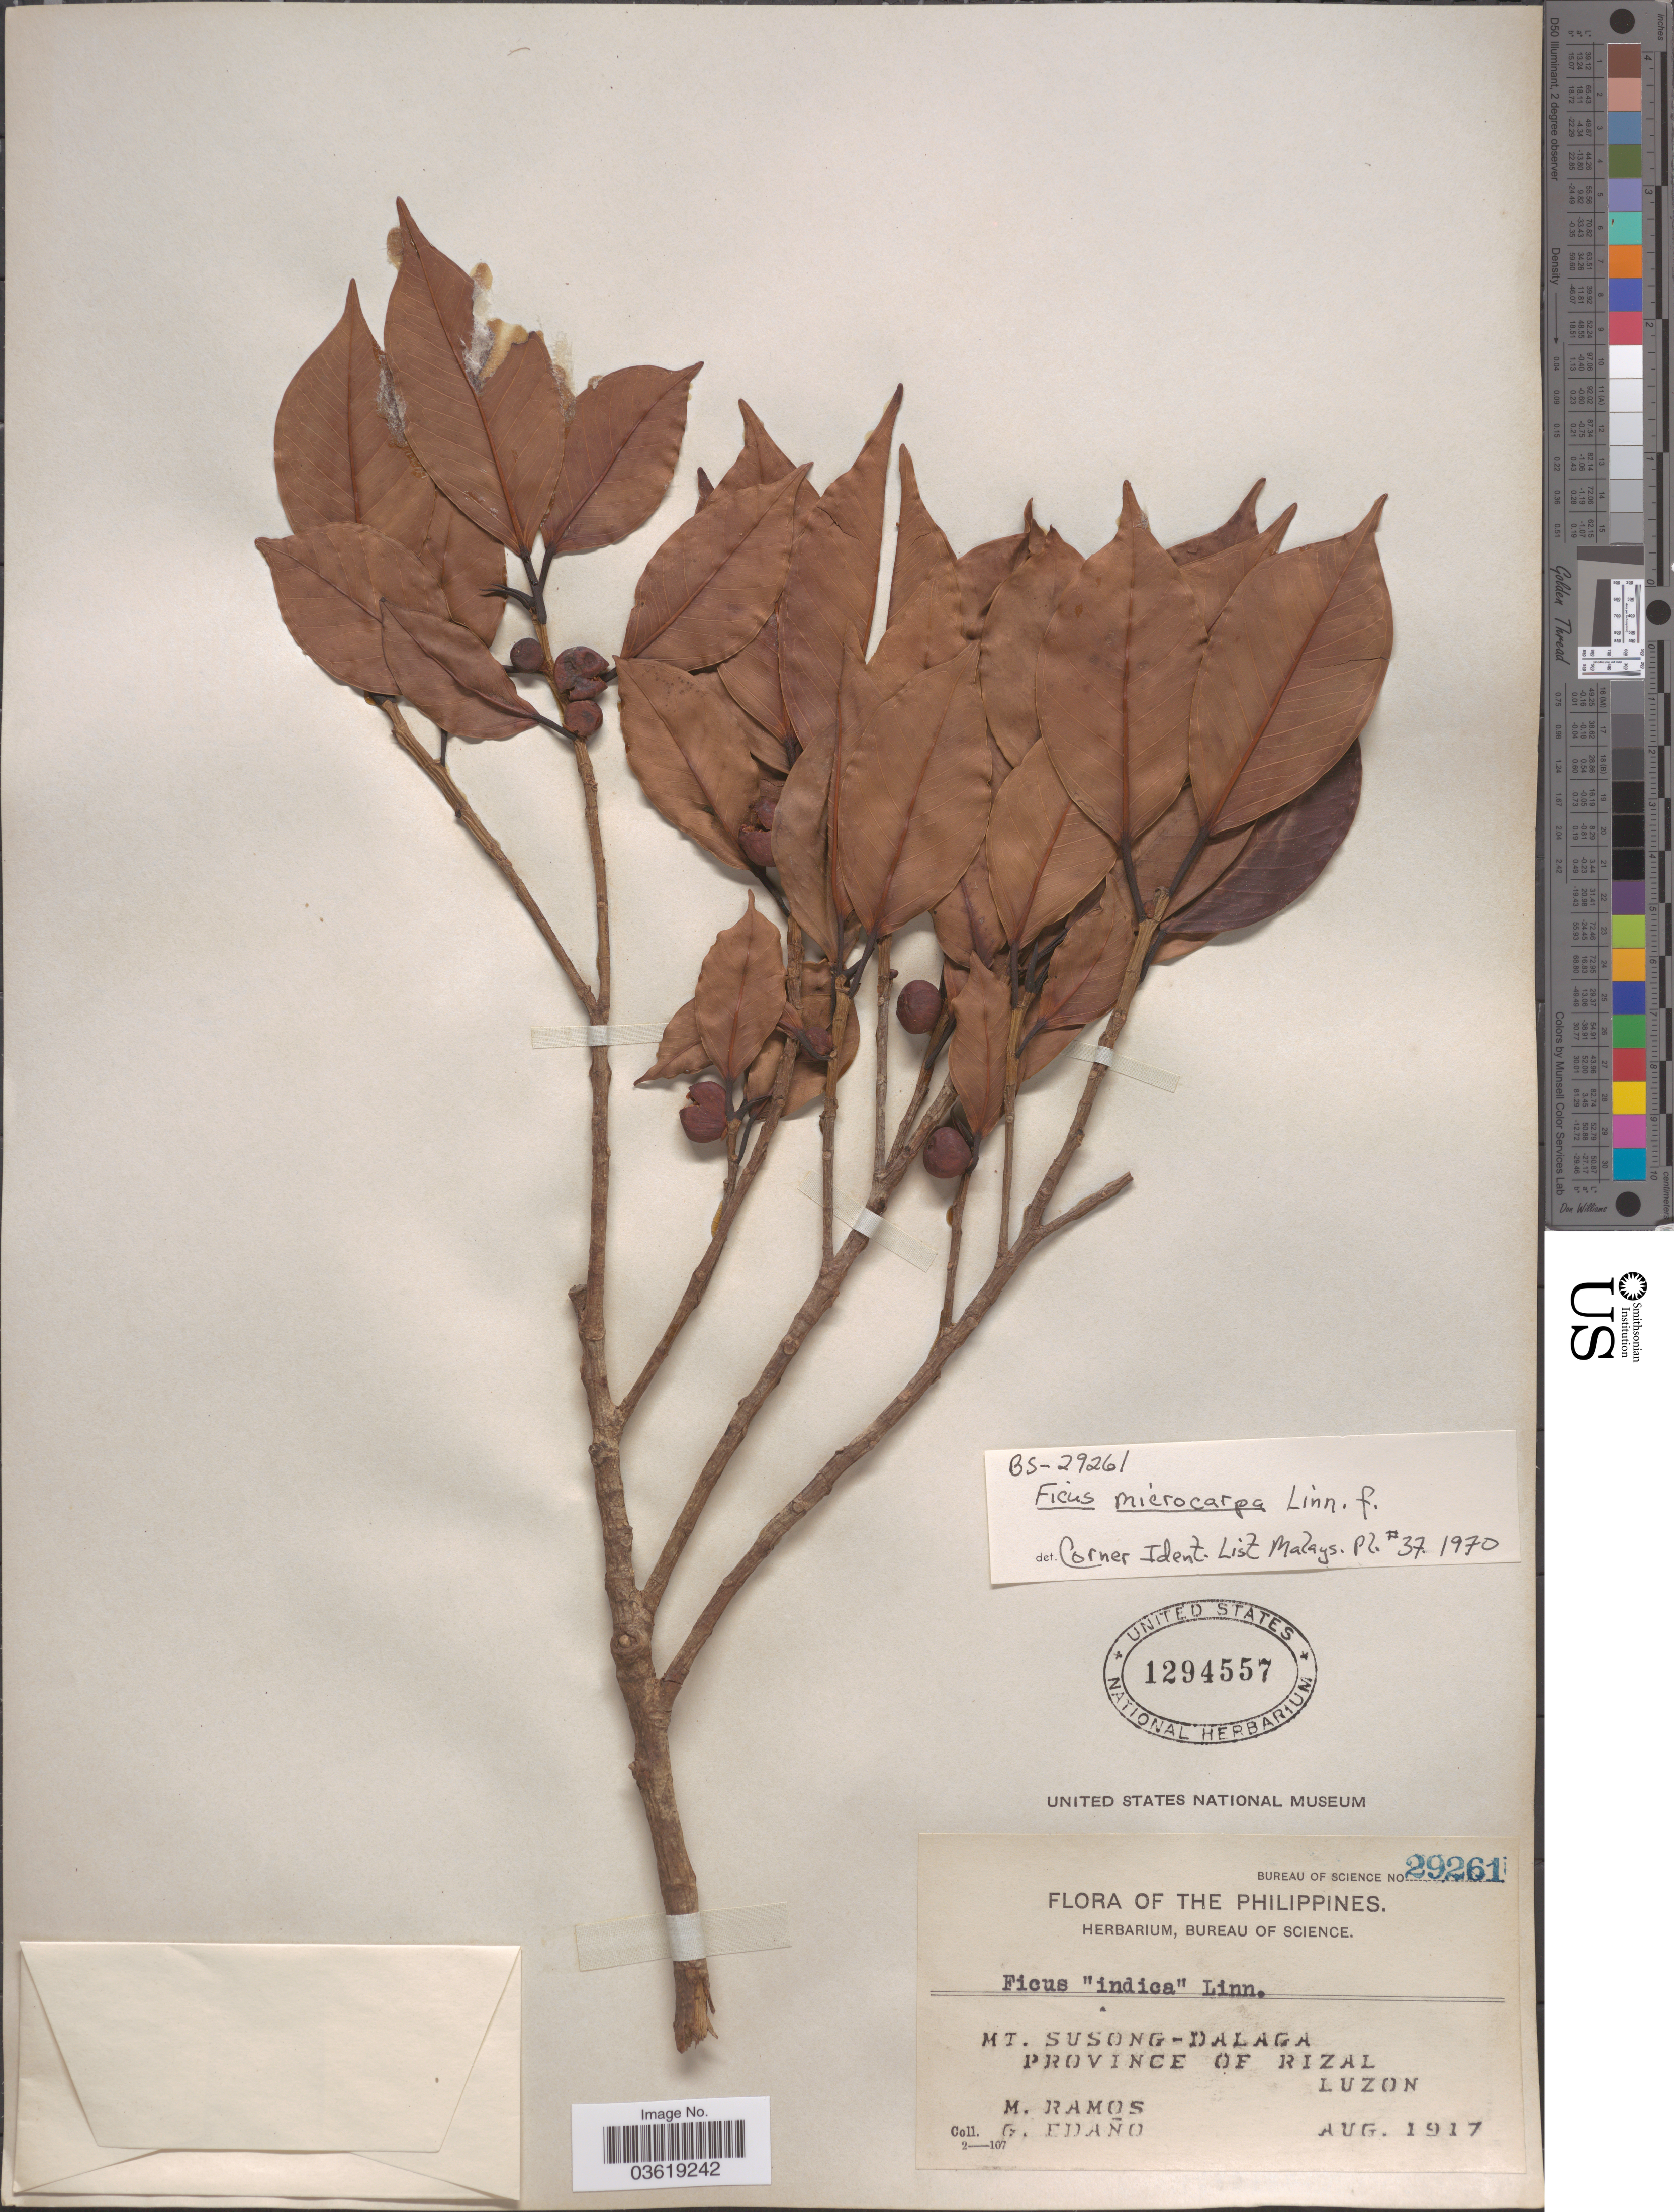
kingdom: Plantae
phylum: Tracheophyta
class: Magnoliopsida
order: Rosales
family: Moraceae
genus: Ficus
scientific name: Ficus microcarpa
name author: L. f.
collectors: M. Ramos & G. Edaño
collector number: Bureau of Science 29261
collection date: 1917-08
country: Philippines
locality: Mt. Susong - Dalaga, Province of Rizal, Luzon.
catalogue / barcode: US 1294557